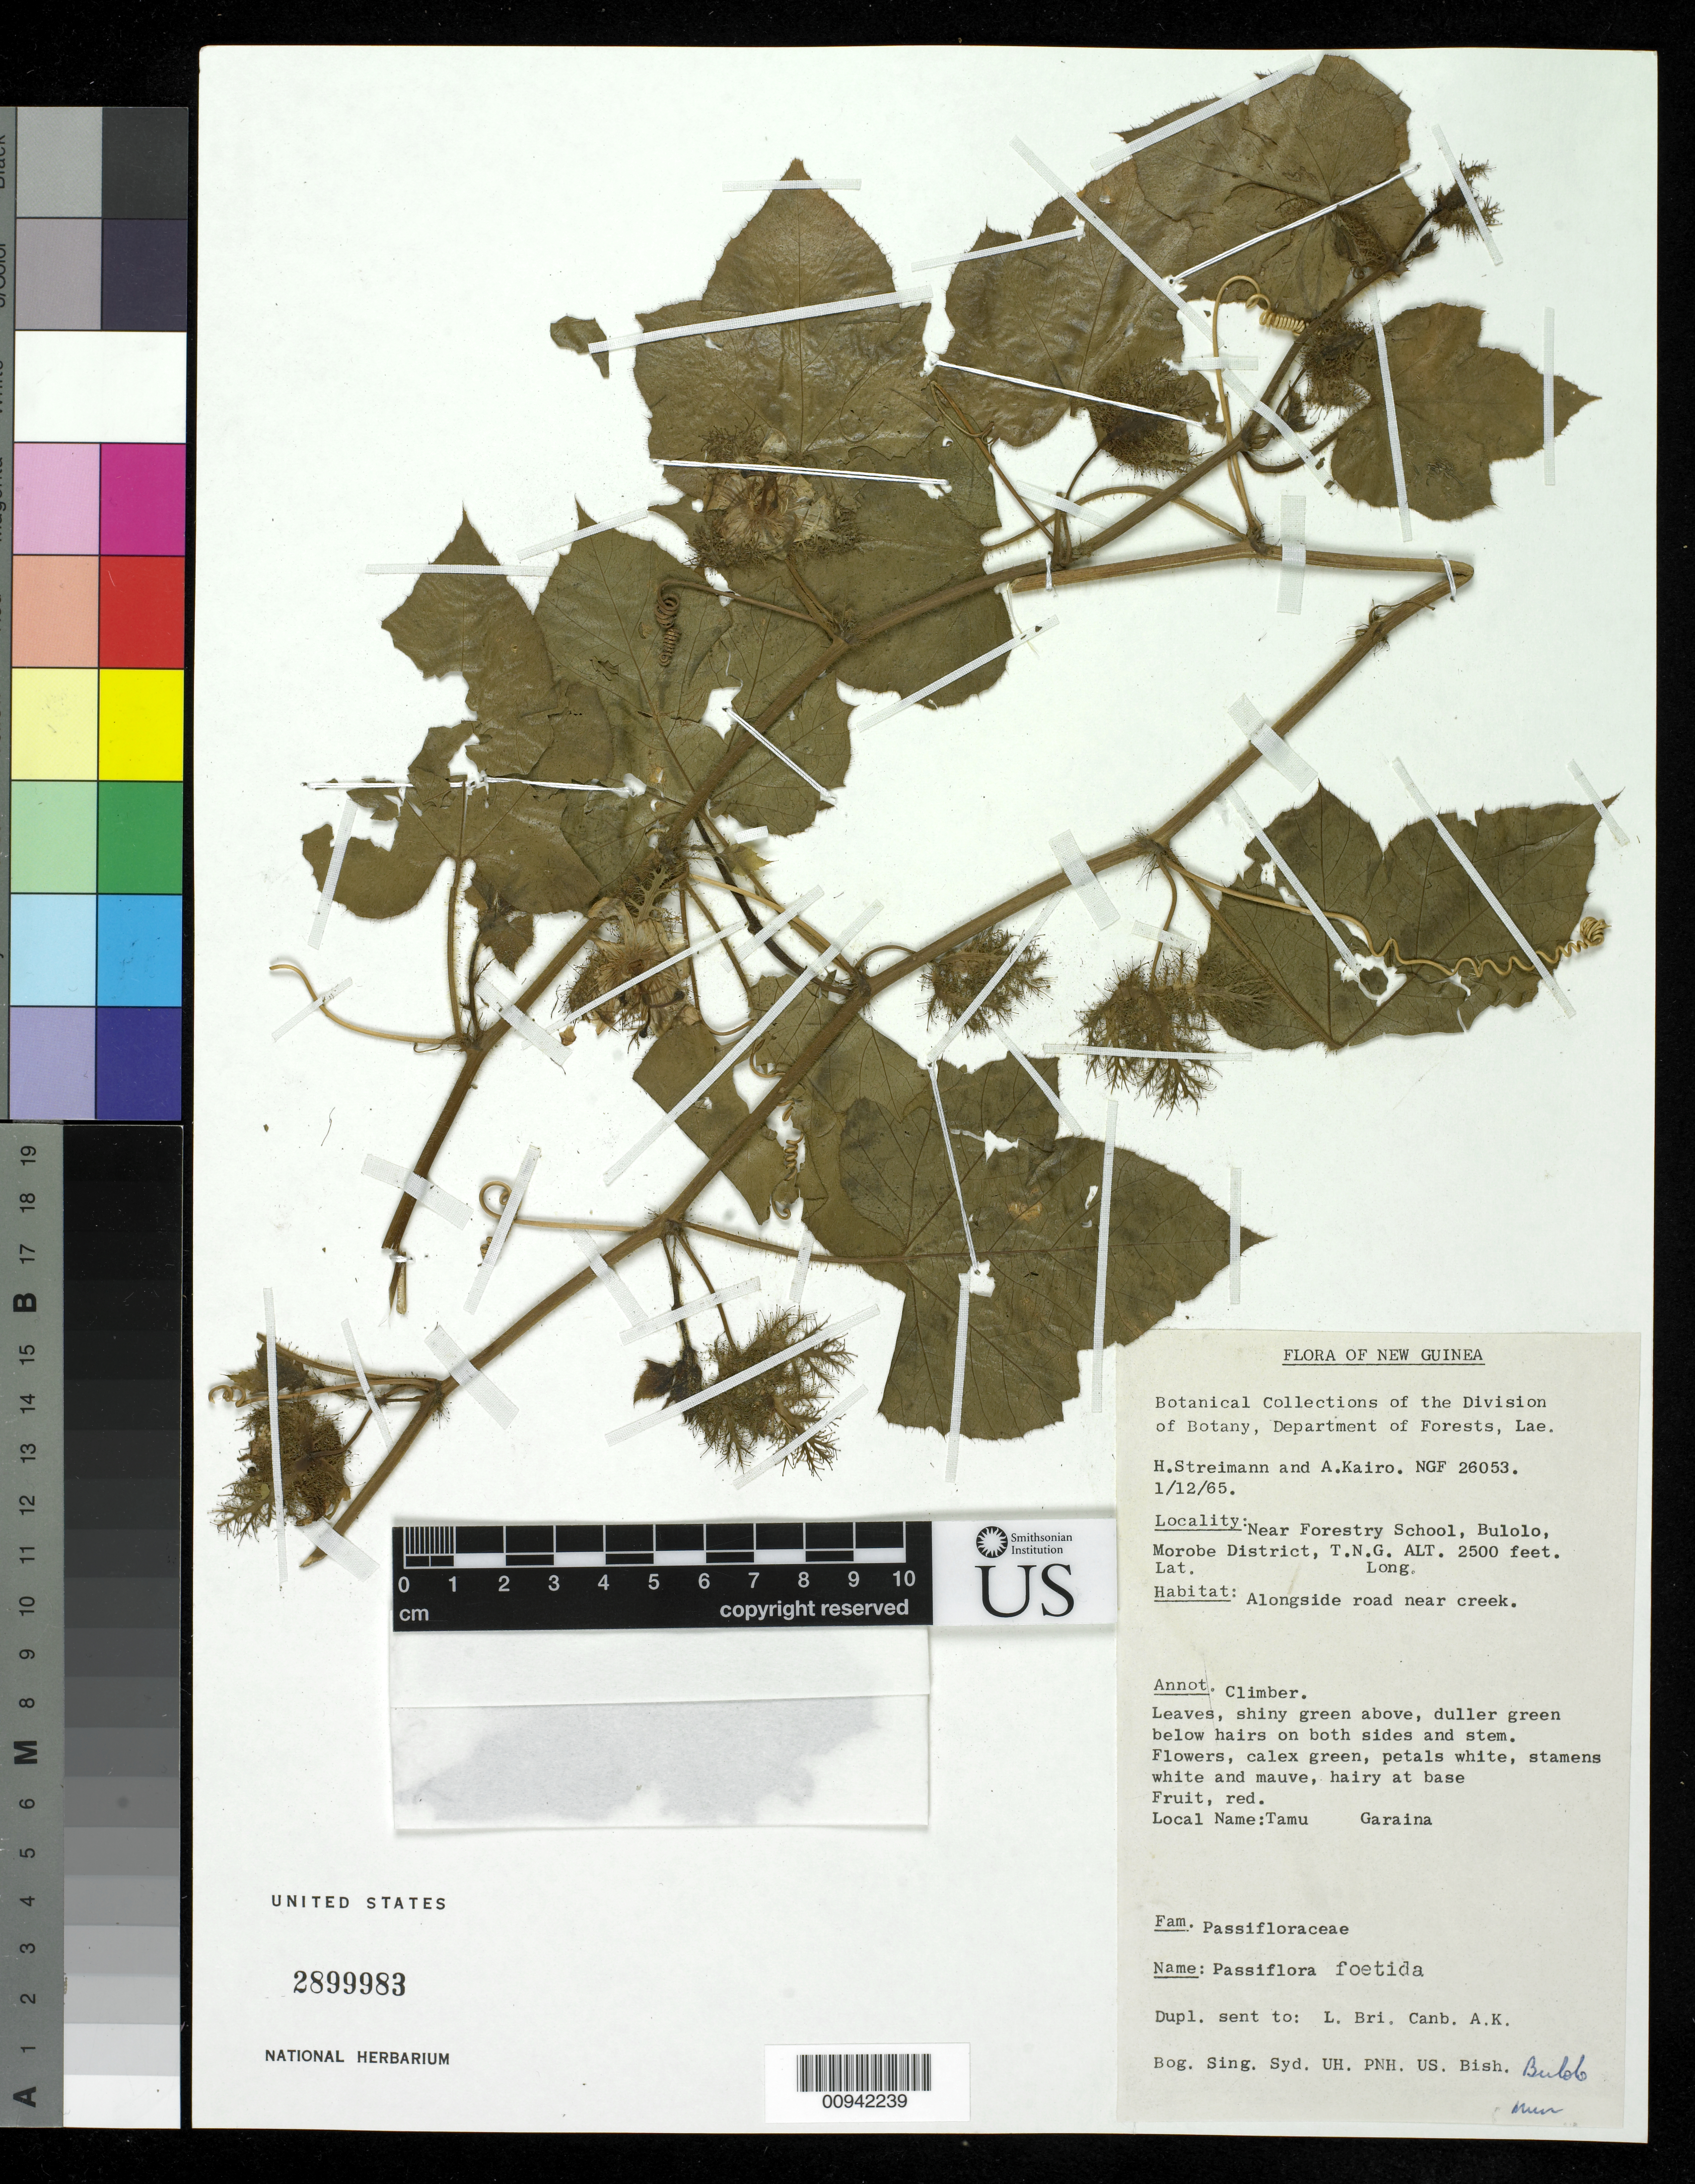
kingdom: Plantae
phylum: Tracheophyta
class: Magnoliopsida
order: Malpighiales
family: Passifloraceae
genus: Passiflora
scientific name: Passiflora foetida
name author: L.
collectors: H. Streimann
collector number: NGF 26053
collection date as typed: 27 Oct 1965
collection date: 1965-10-27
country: Papua New Guinea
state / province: Morobe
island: New Guinea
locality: Watut, Latep village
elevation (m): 792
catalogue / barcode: US 2899983